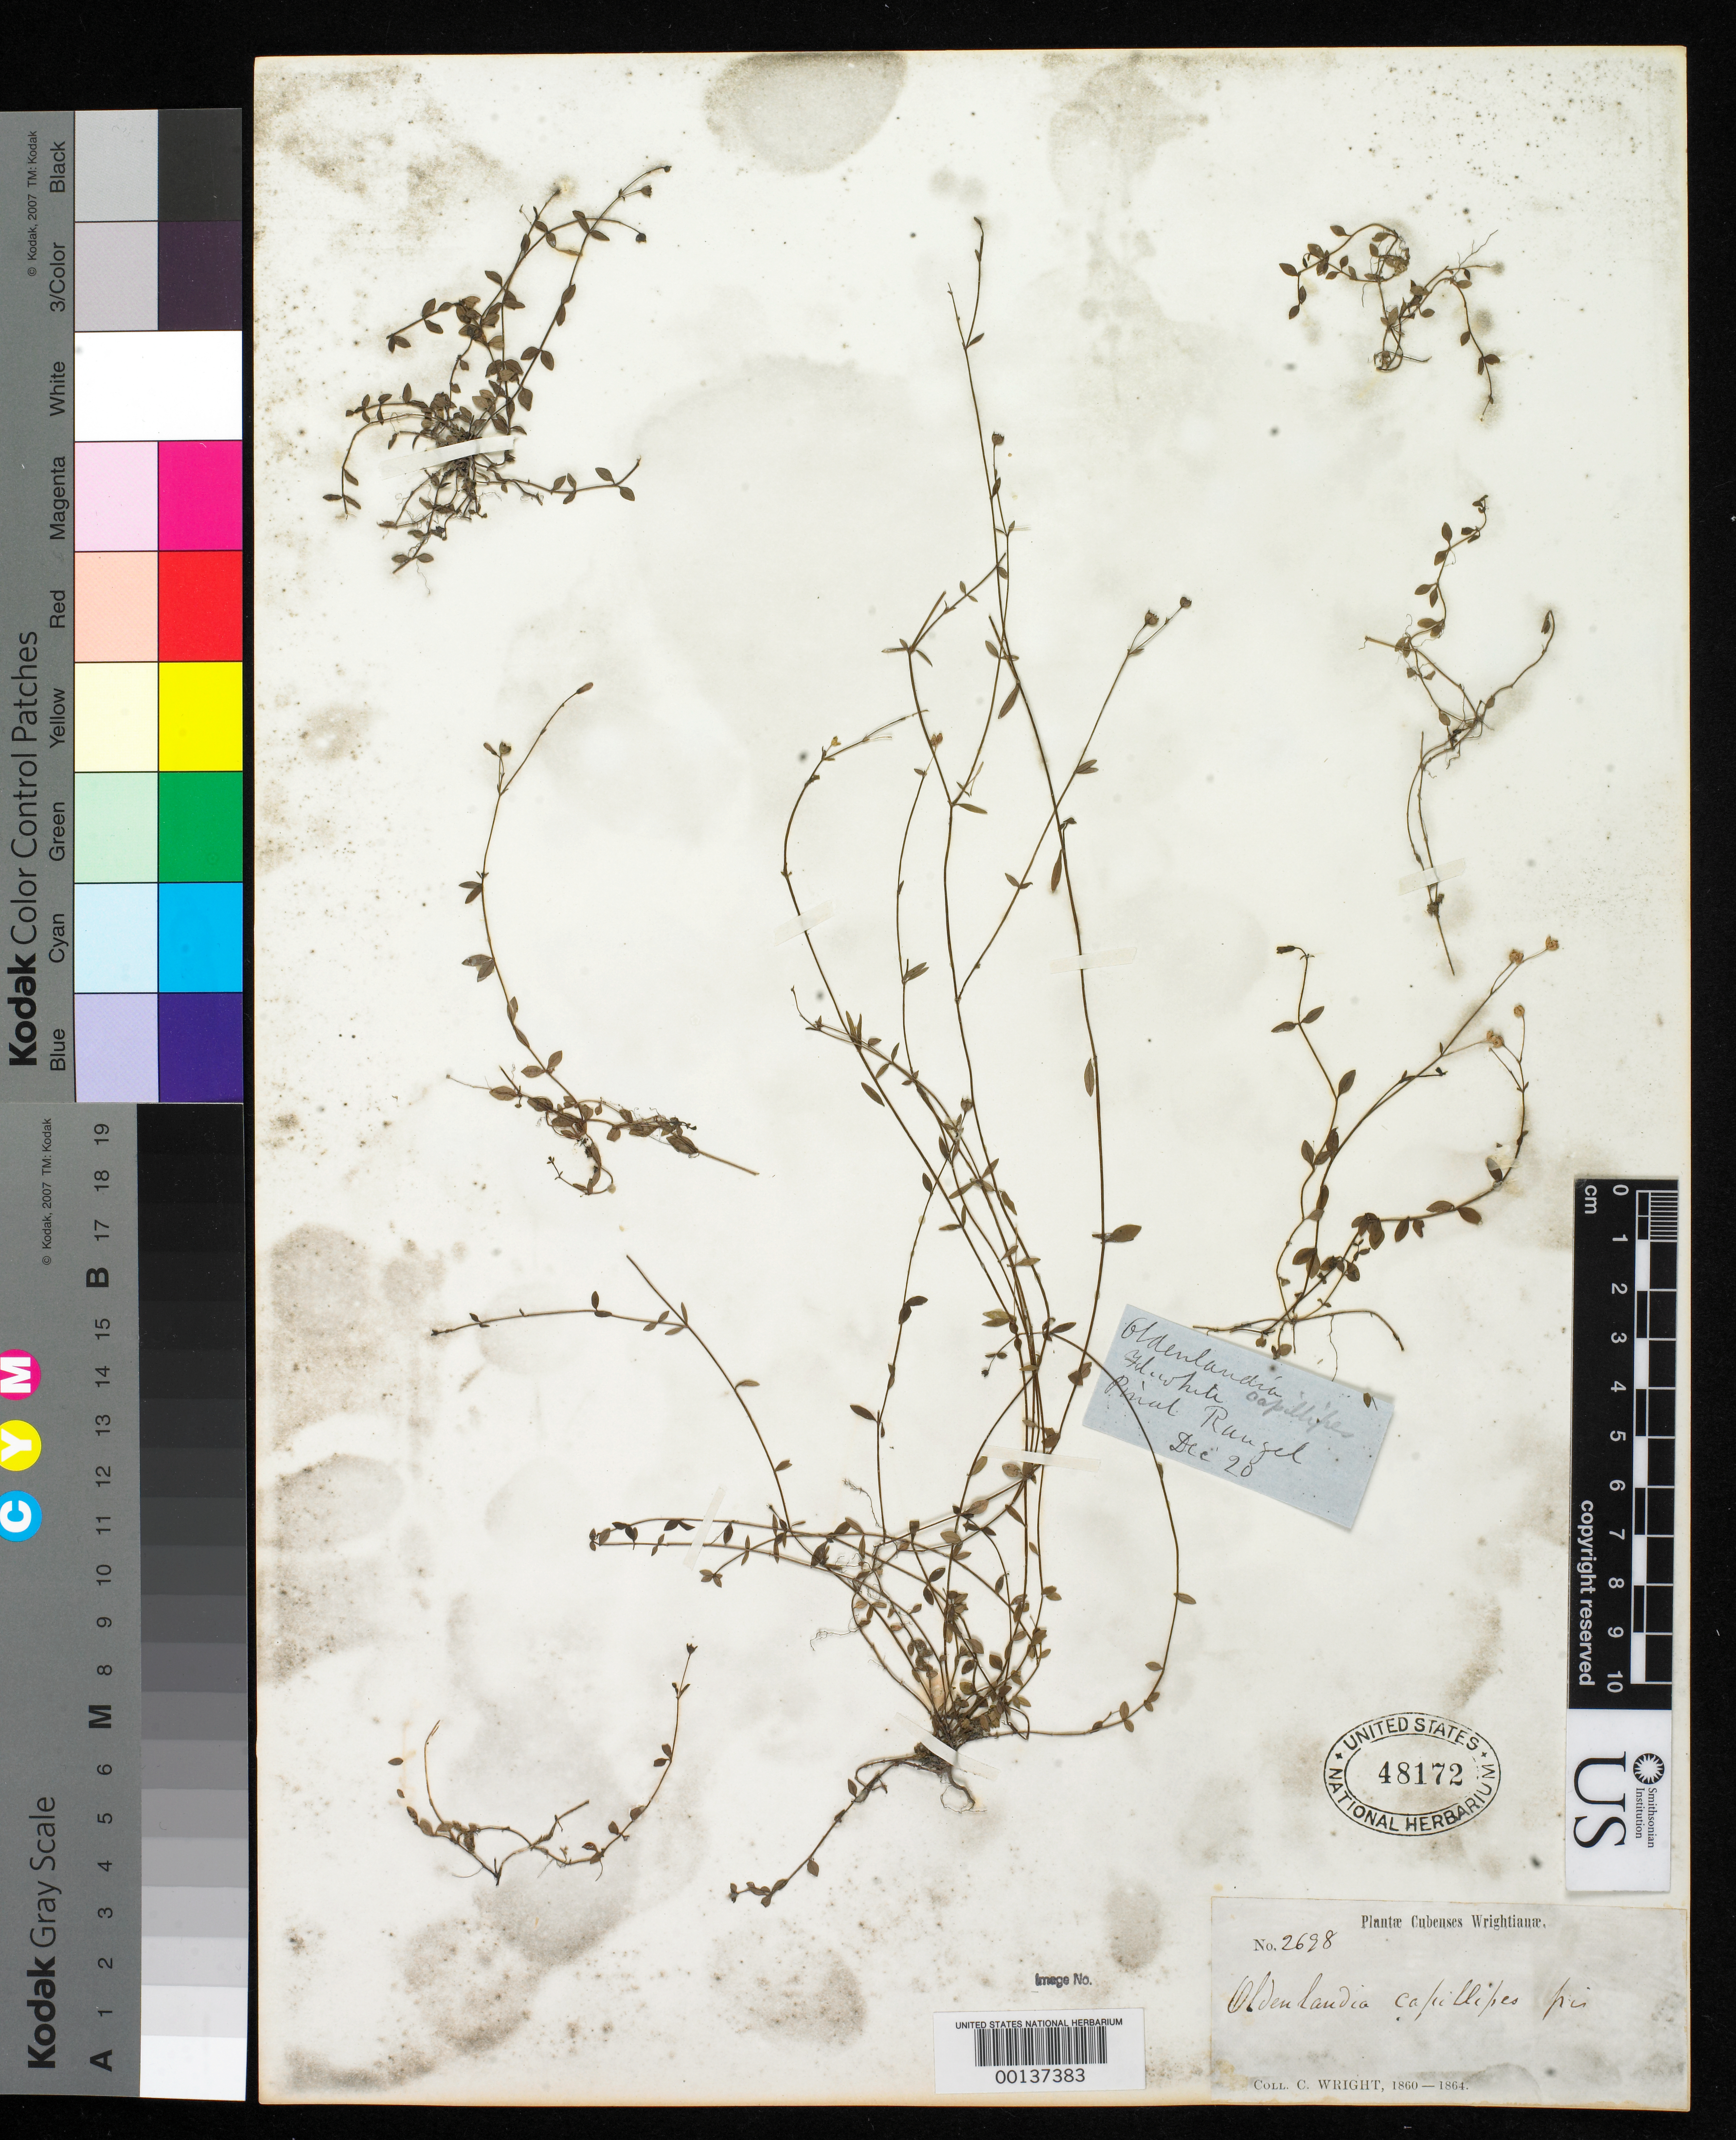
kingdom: Plantae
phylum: Tracheophyta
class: Magnoliopsida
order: Gentianales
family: Rubiaceae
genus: Oldenlandia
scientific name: Oldenlandia capillipes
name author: Griseb.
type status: Isotype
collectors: C. Wright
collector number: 2698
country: Cuba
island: Greater Antilles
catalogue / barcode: US 48172